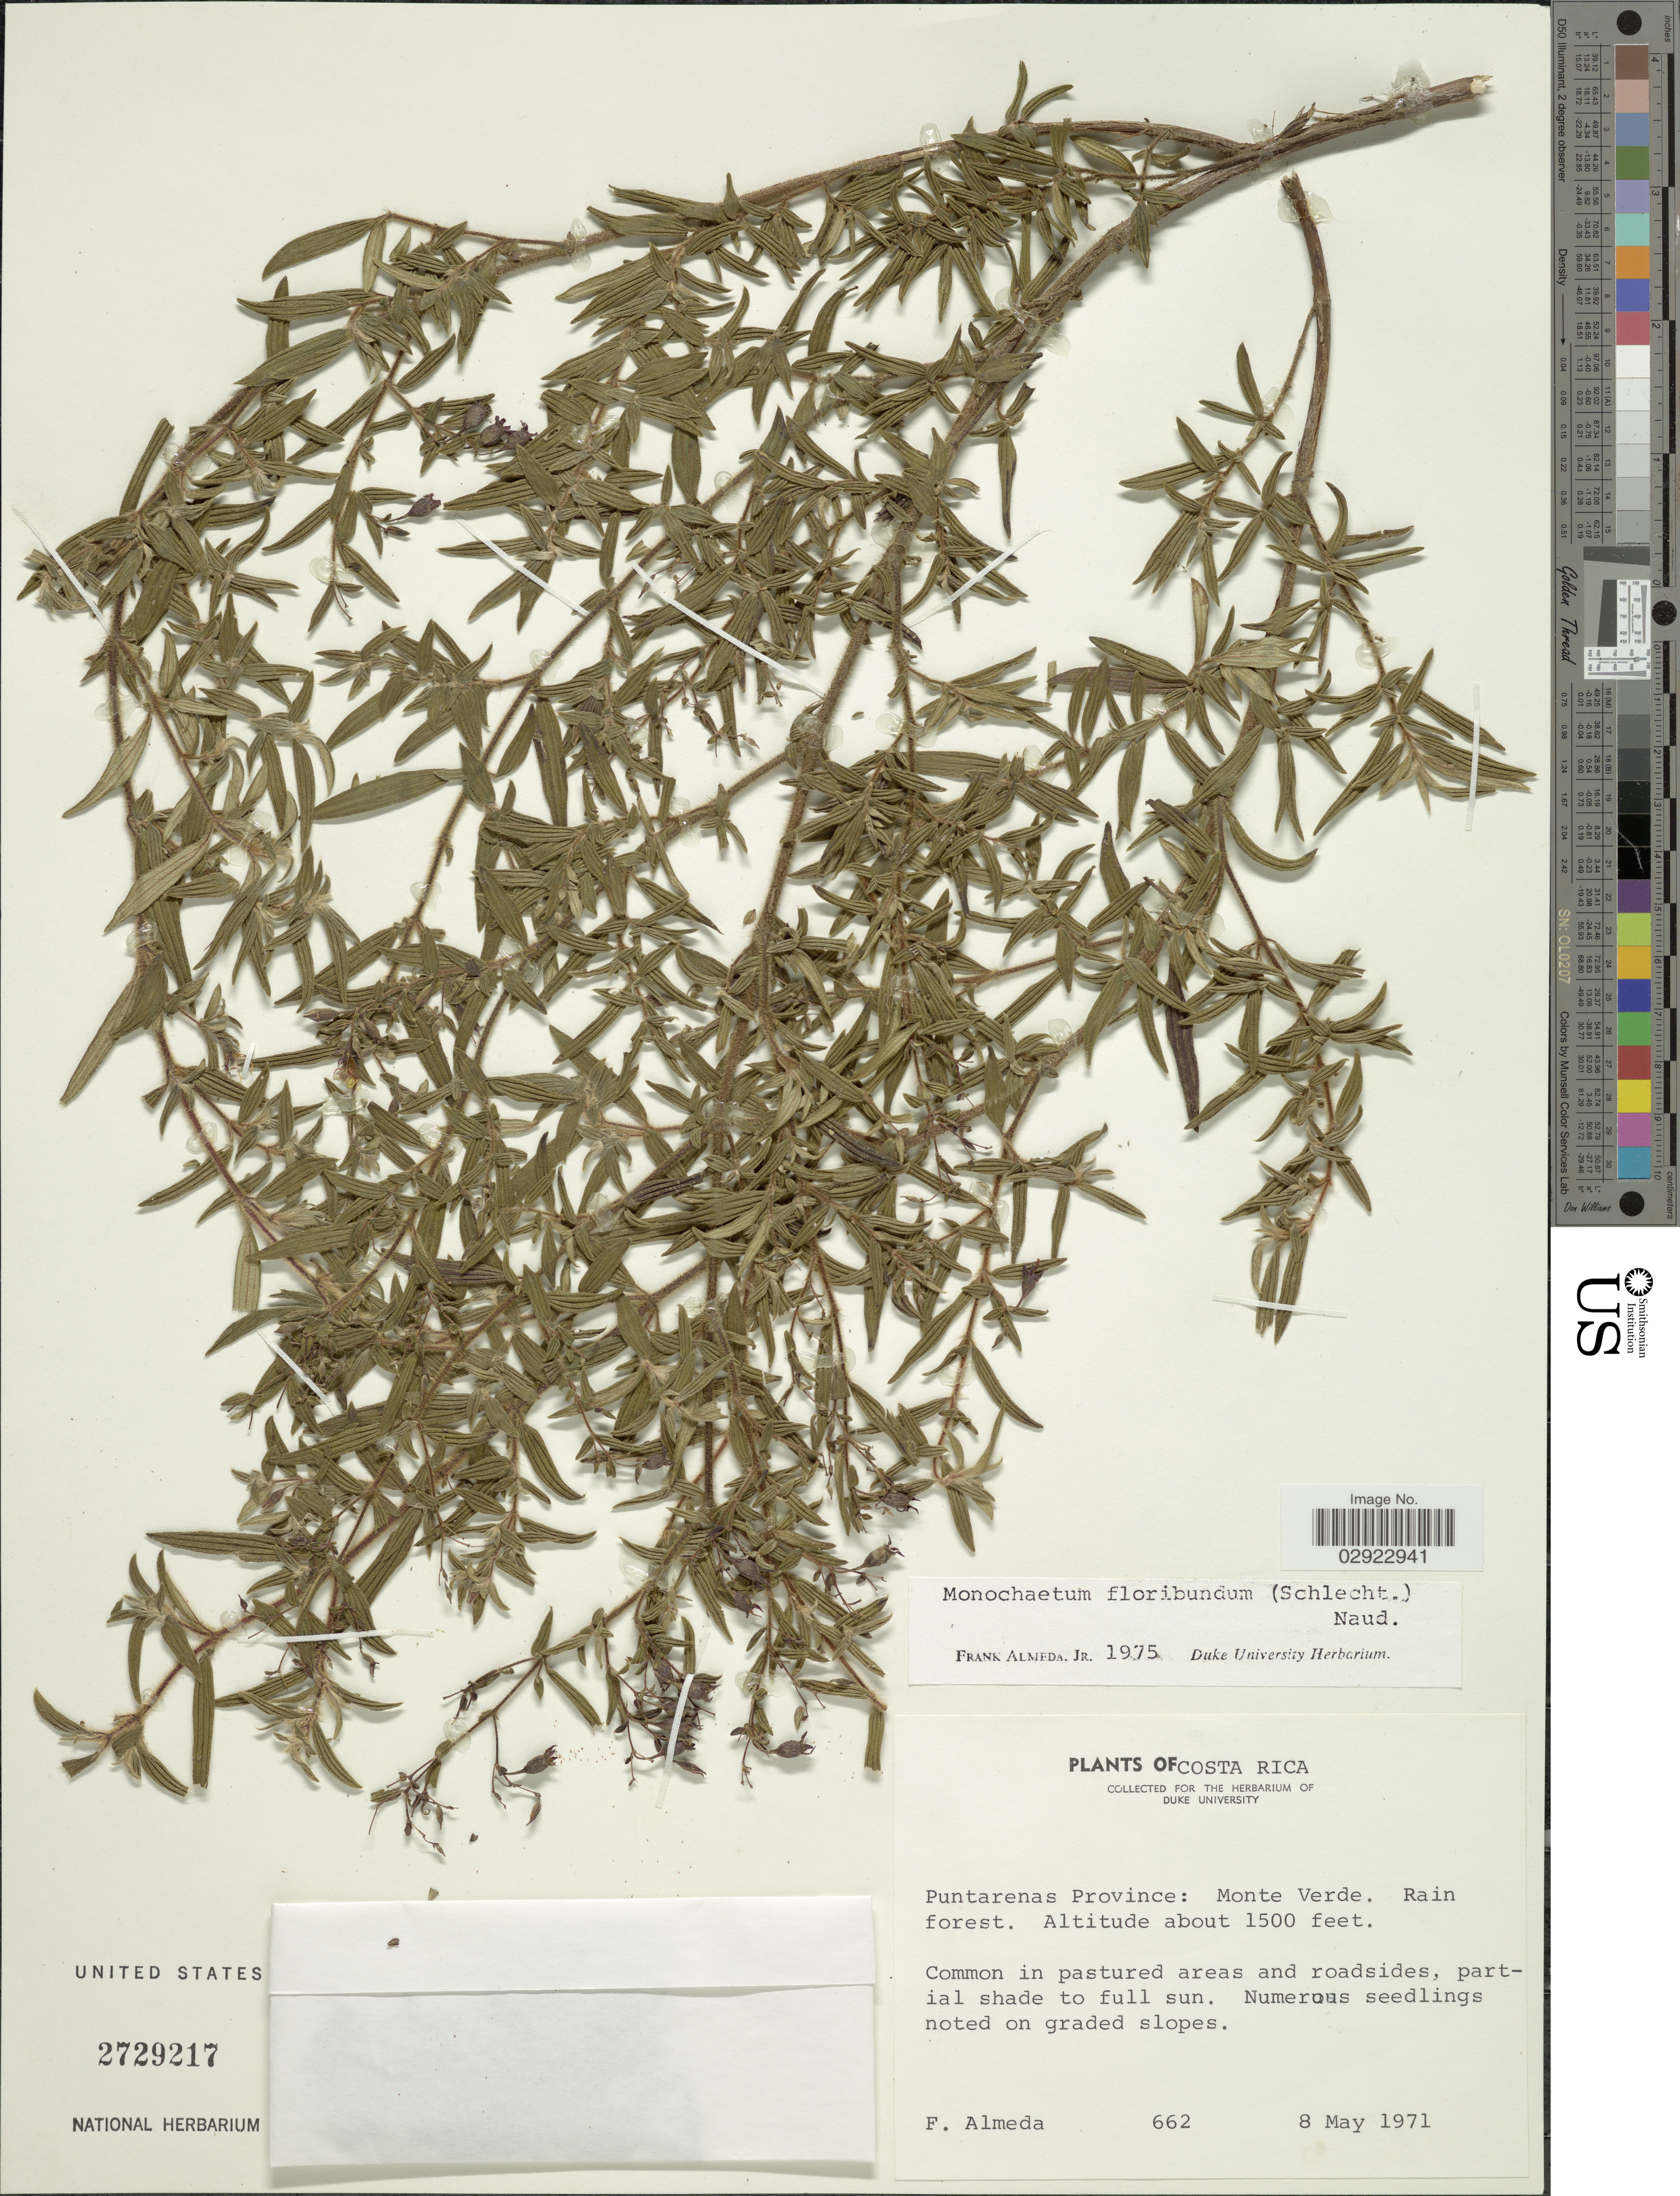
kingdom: Plantae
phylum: Tracheophyta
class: Magnoliopsida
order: Myrtales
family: Melastomataceae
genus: Monochaetum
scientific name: Monochaetum floribundum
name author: (Schltdl.) Naudin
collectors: F. Almeda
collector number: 662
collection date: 1971-05-08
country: Costa Rica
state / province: Puntarenas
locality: Puntarenas Province: Monte Verde.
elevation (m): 457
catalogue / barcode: US 2729217